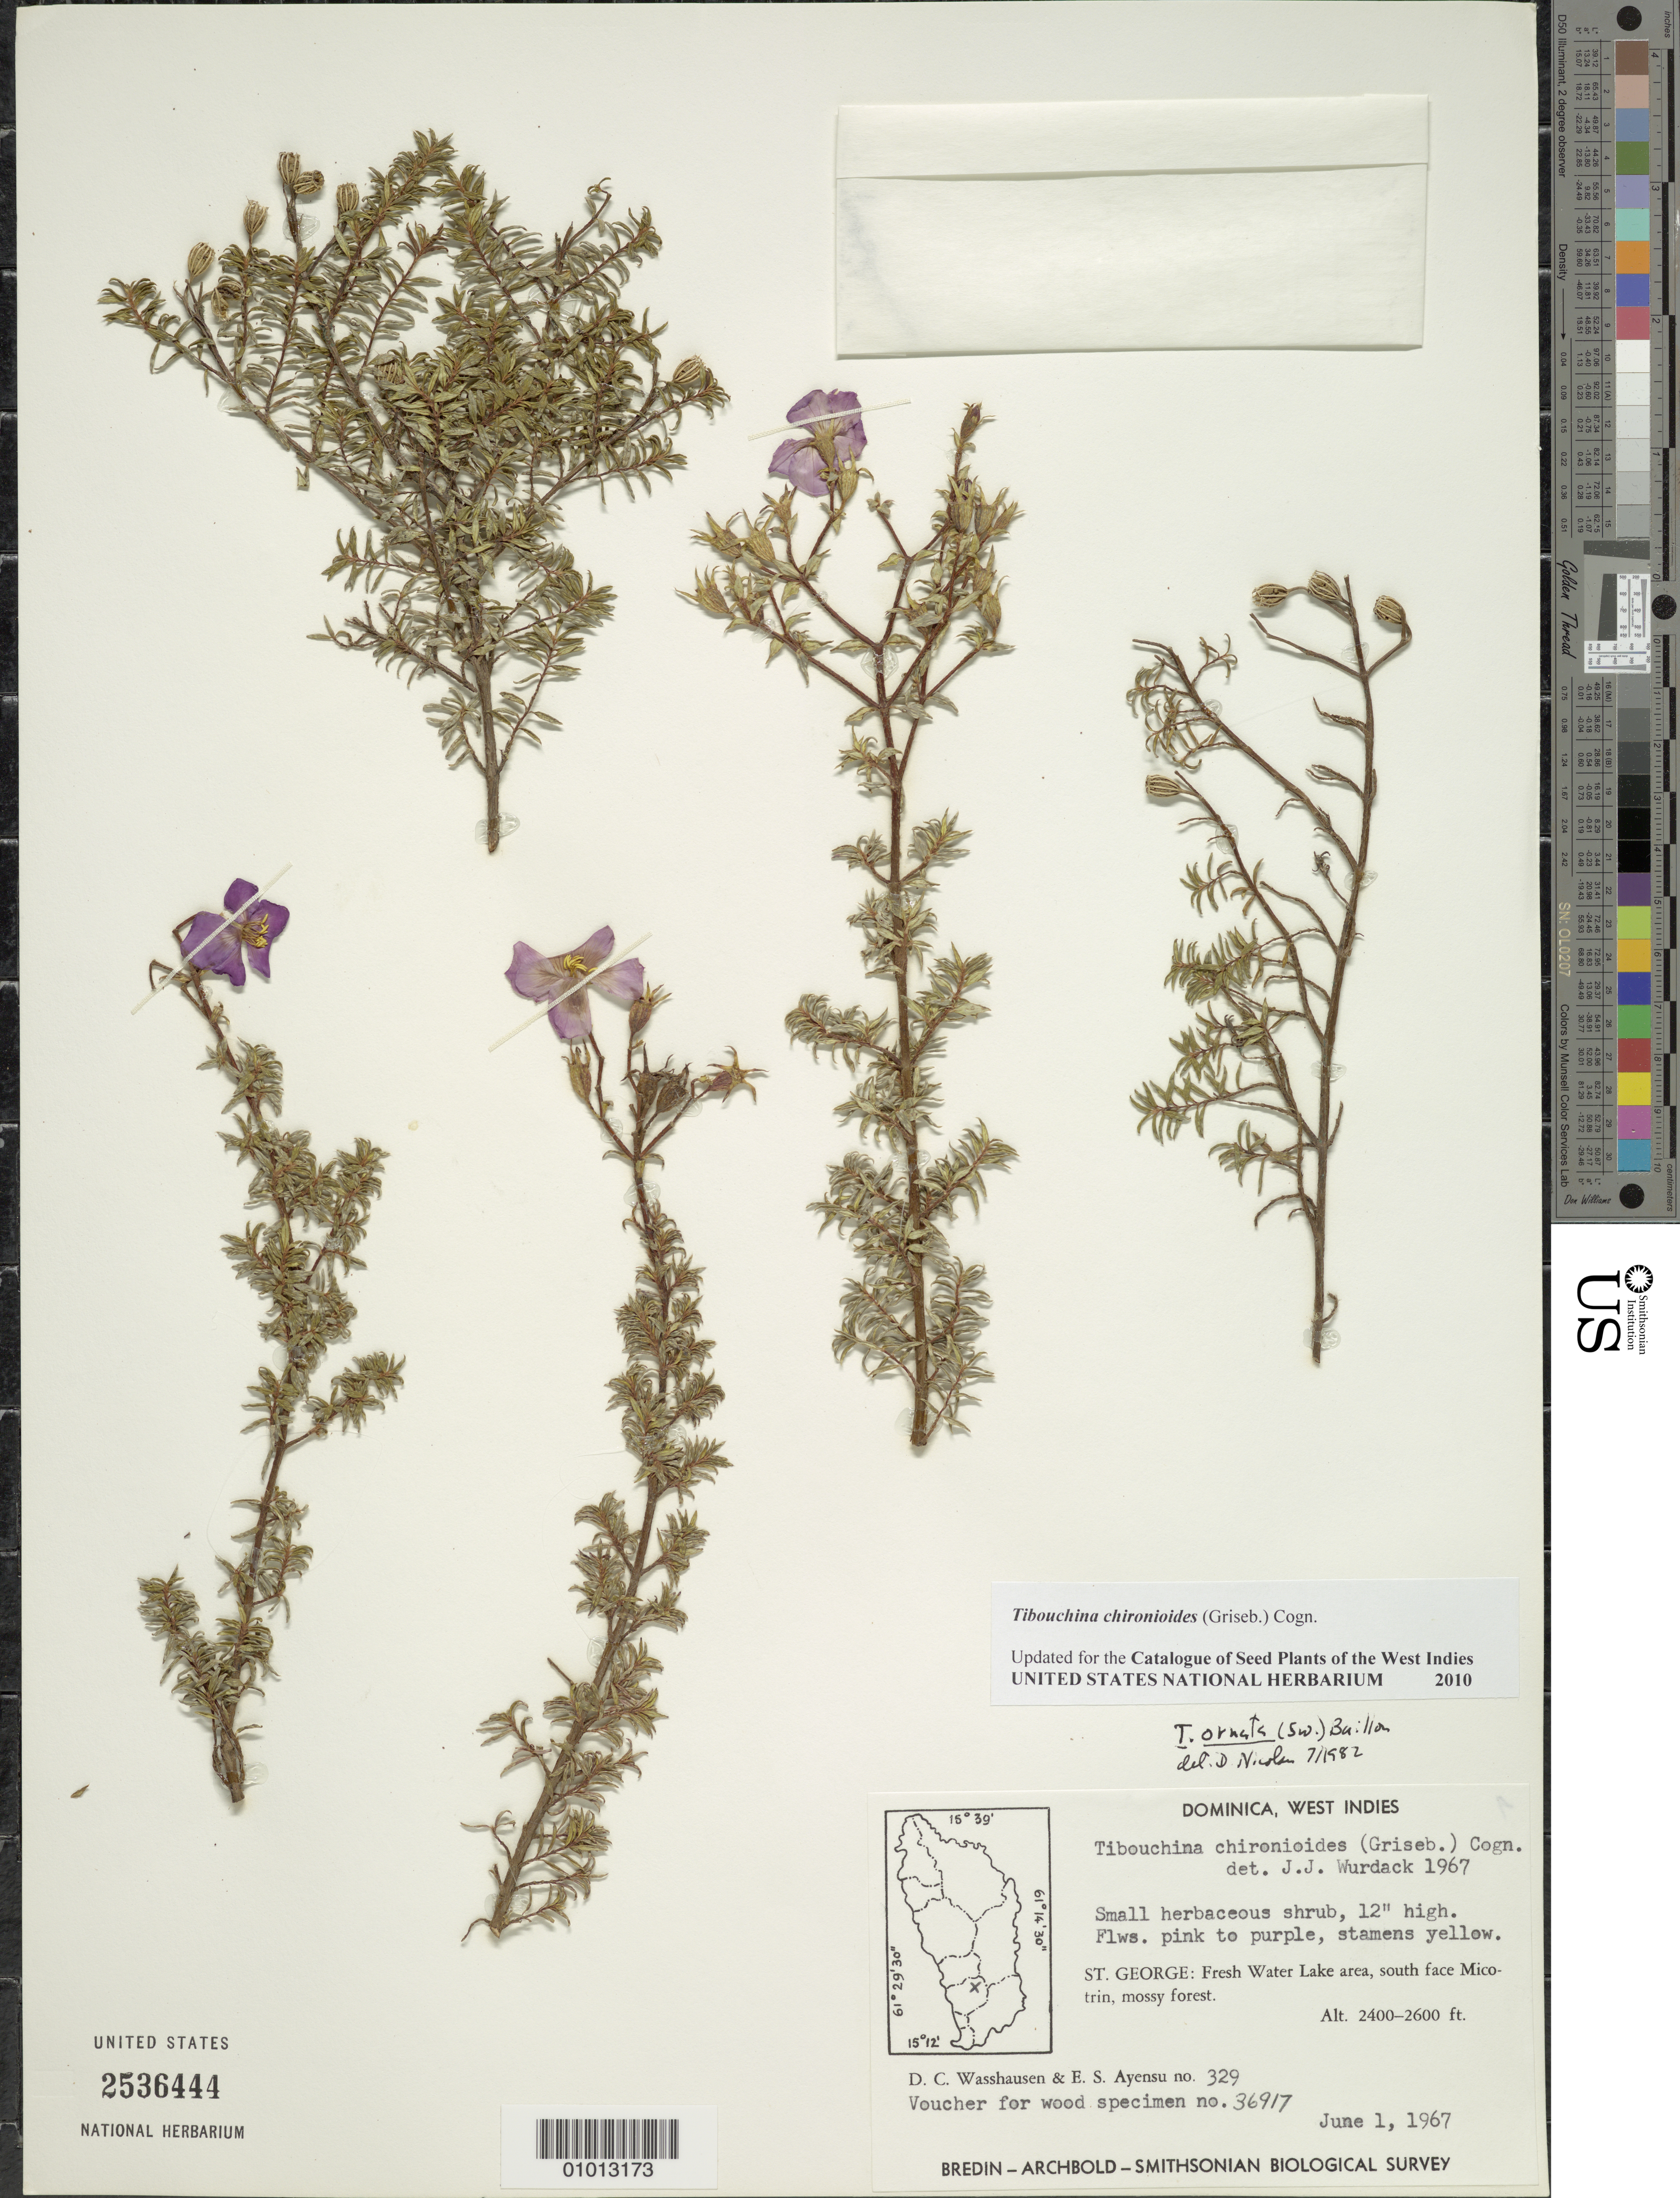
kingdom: Plantae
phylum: Tracheophyta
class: Magnoliopsida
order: Myrtales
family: Melastomataceae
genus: Chaetogastra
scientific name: Chaetogastra chironioides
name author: Griseb.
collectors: D. C. Wasshausen & E. S. Ayensu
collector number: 329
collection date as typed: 01 Jun 1967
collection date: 1967-06-01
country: Dominica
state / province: St. George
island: Dominica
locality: Fresh Water Lake area, south face Micotrin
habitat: Mossy forest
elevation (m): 732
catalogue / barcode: US 2536444